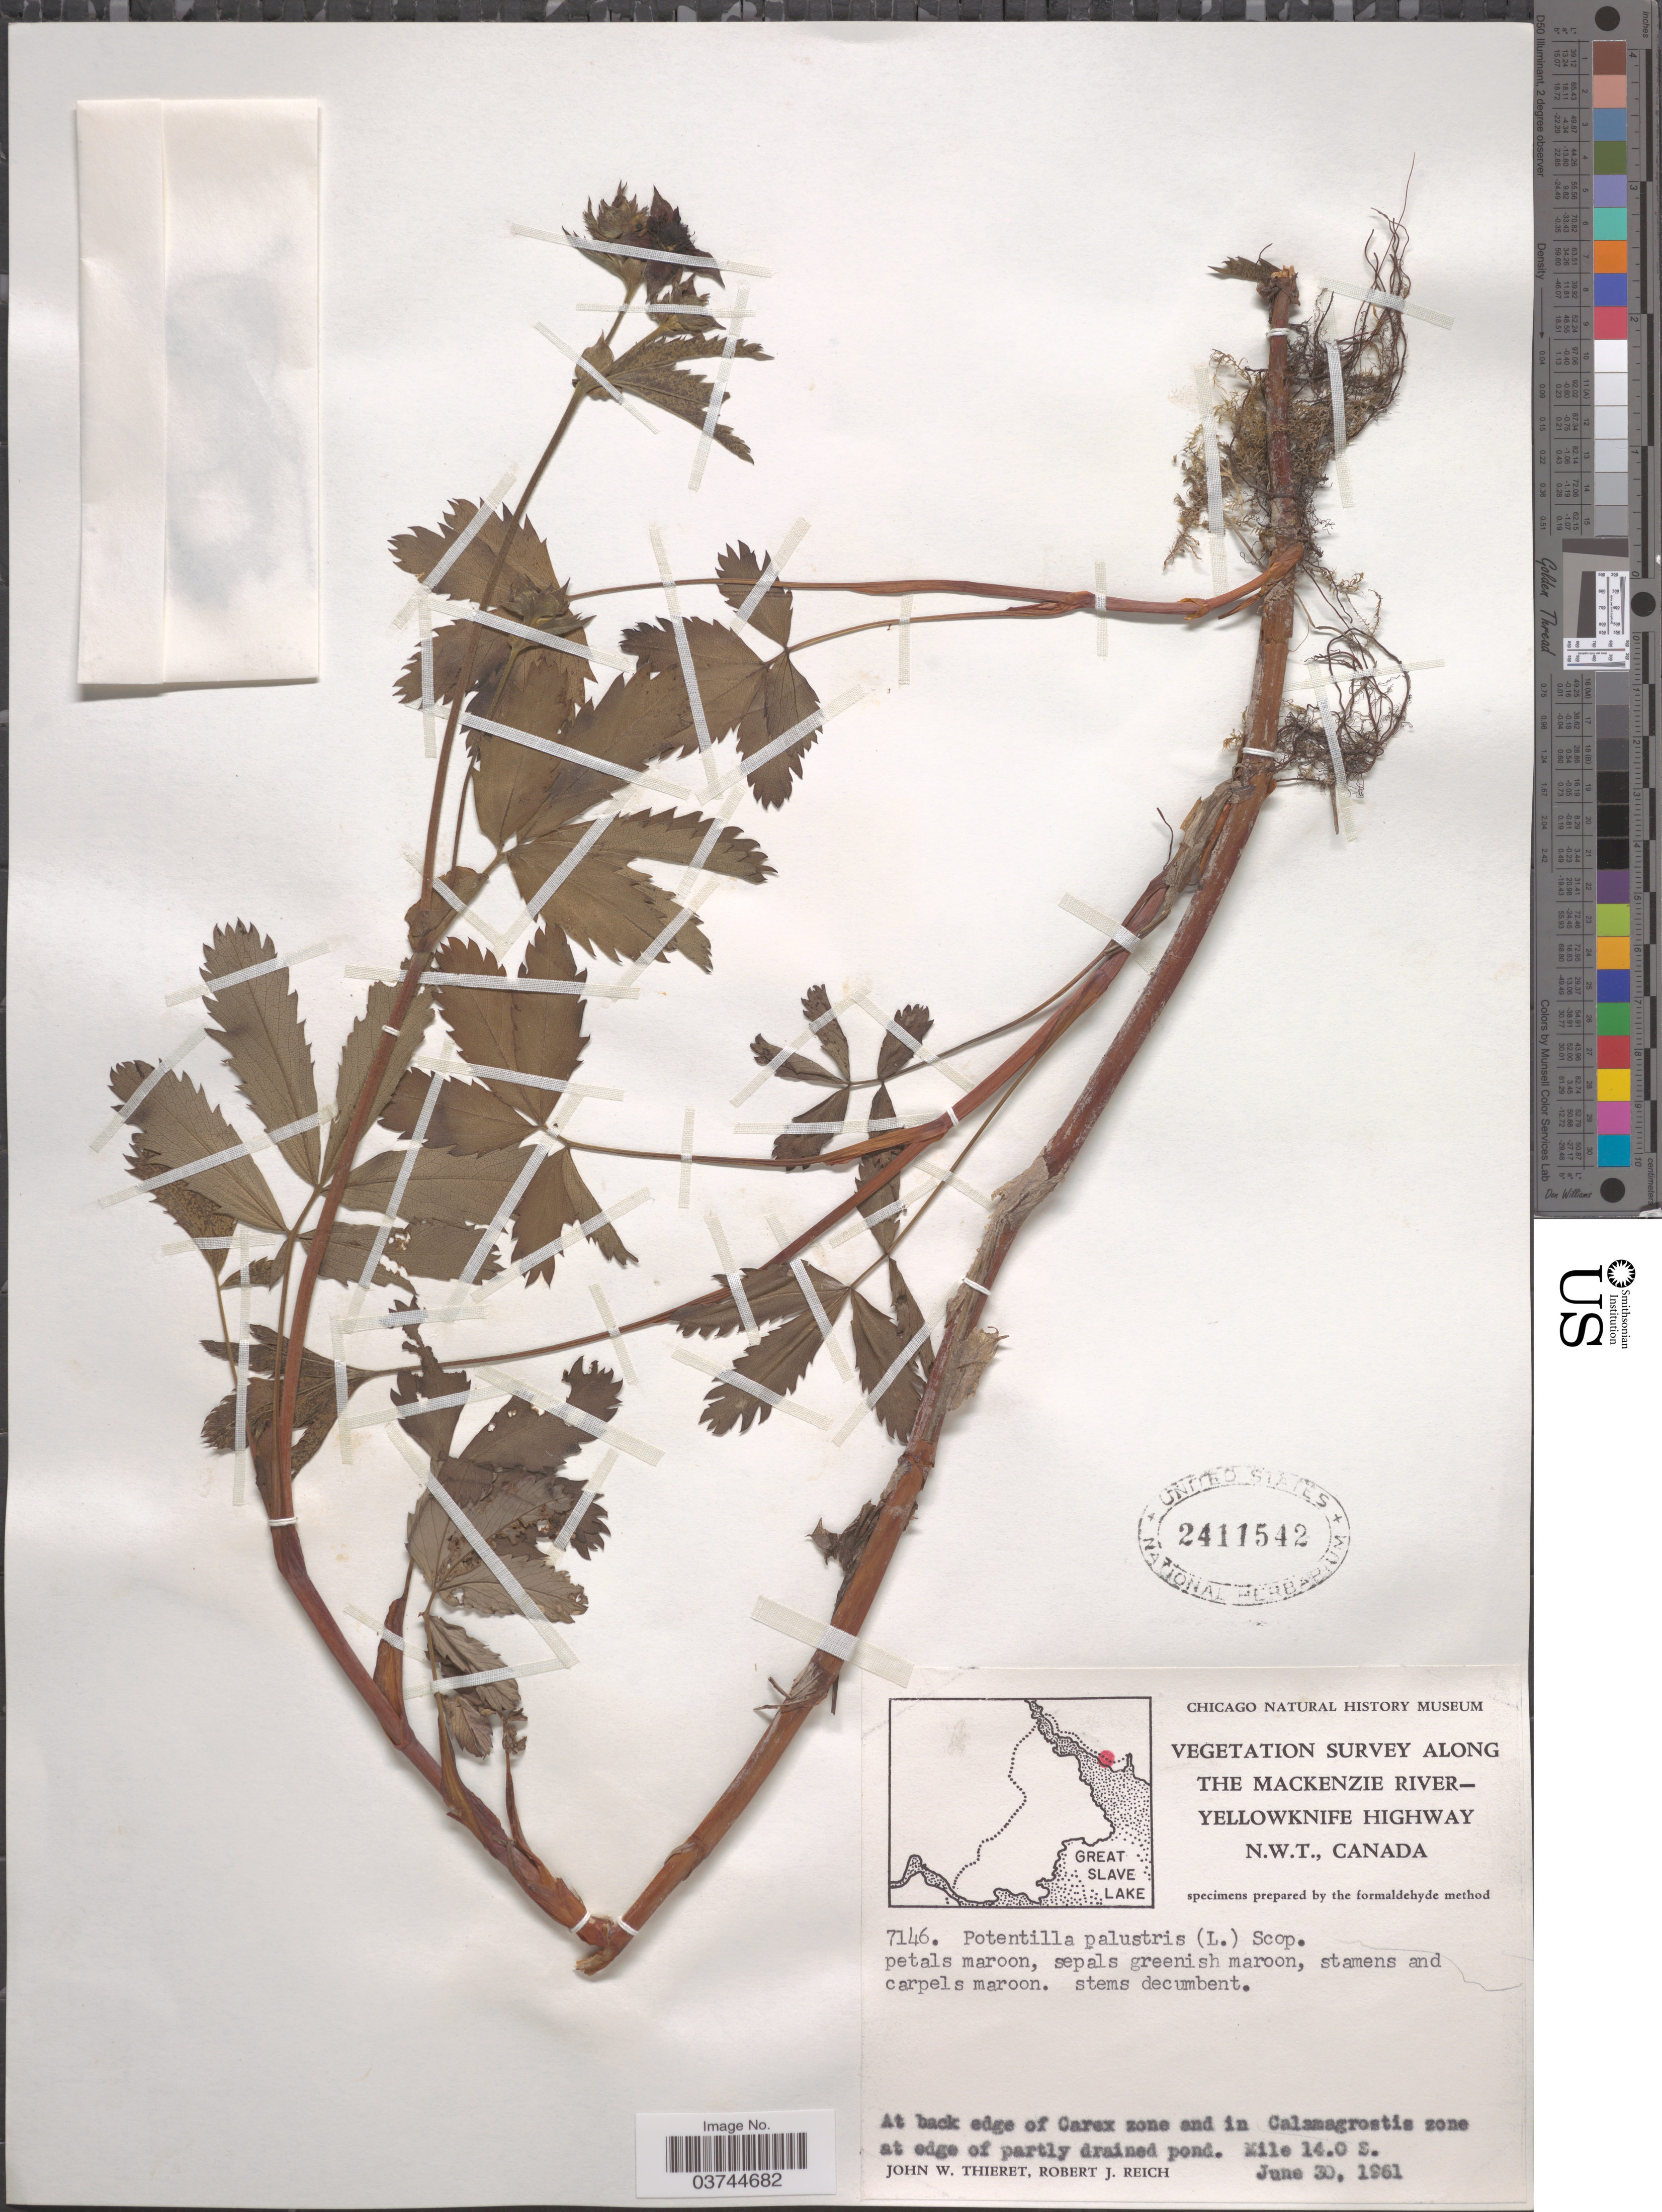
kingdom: Plantae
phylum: Tracheophyta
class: Magnoliopsida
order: Rosales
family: Rosaceae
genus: Comarum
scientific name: Comarum palustre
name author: L.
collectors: J. W. Thieret & R. Reich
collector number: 7146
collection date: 1961-06-30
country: Canada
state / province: Northwest Territories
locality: Vegetation Survey Along the Mackenzie River - Yellowknif Highway N.W. T. At back edge of Carex zone and in Calamagrostie zone at edge of partly drained pond. Mile 14.0 S.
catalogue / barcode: US 2411542